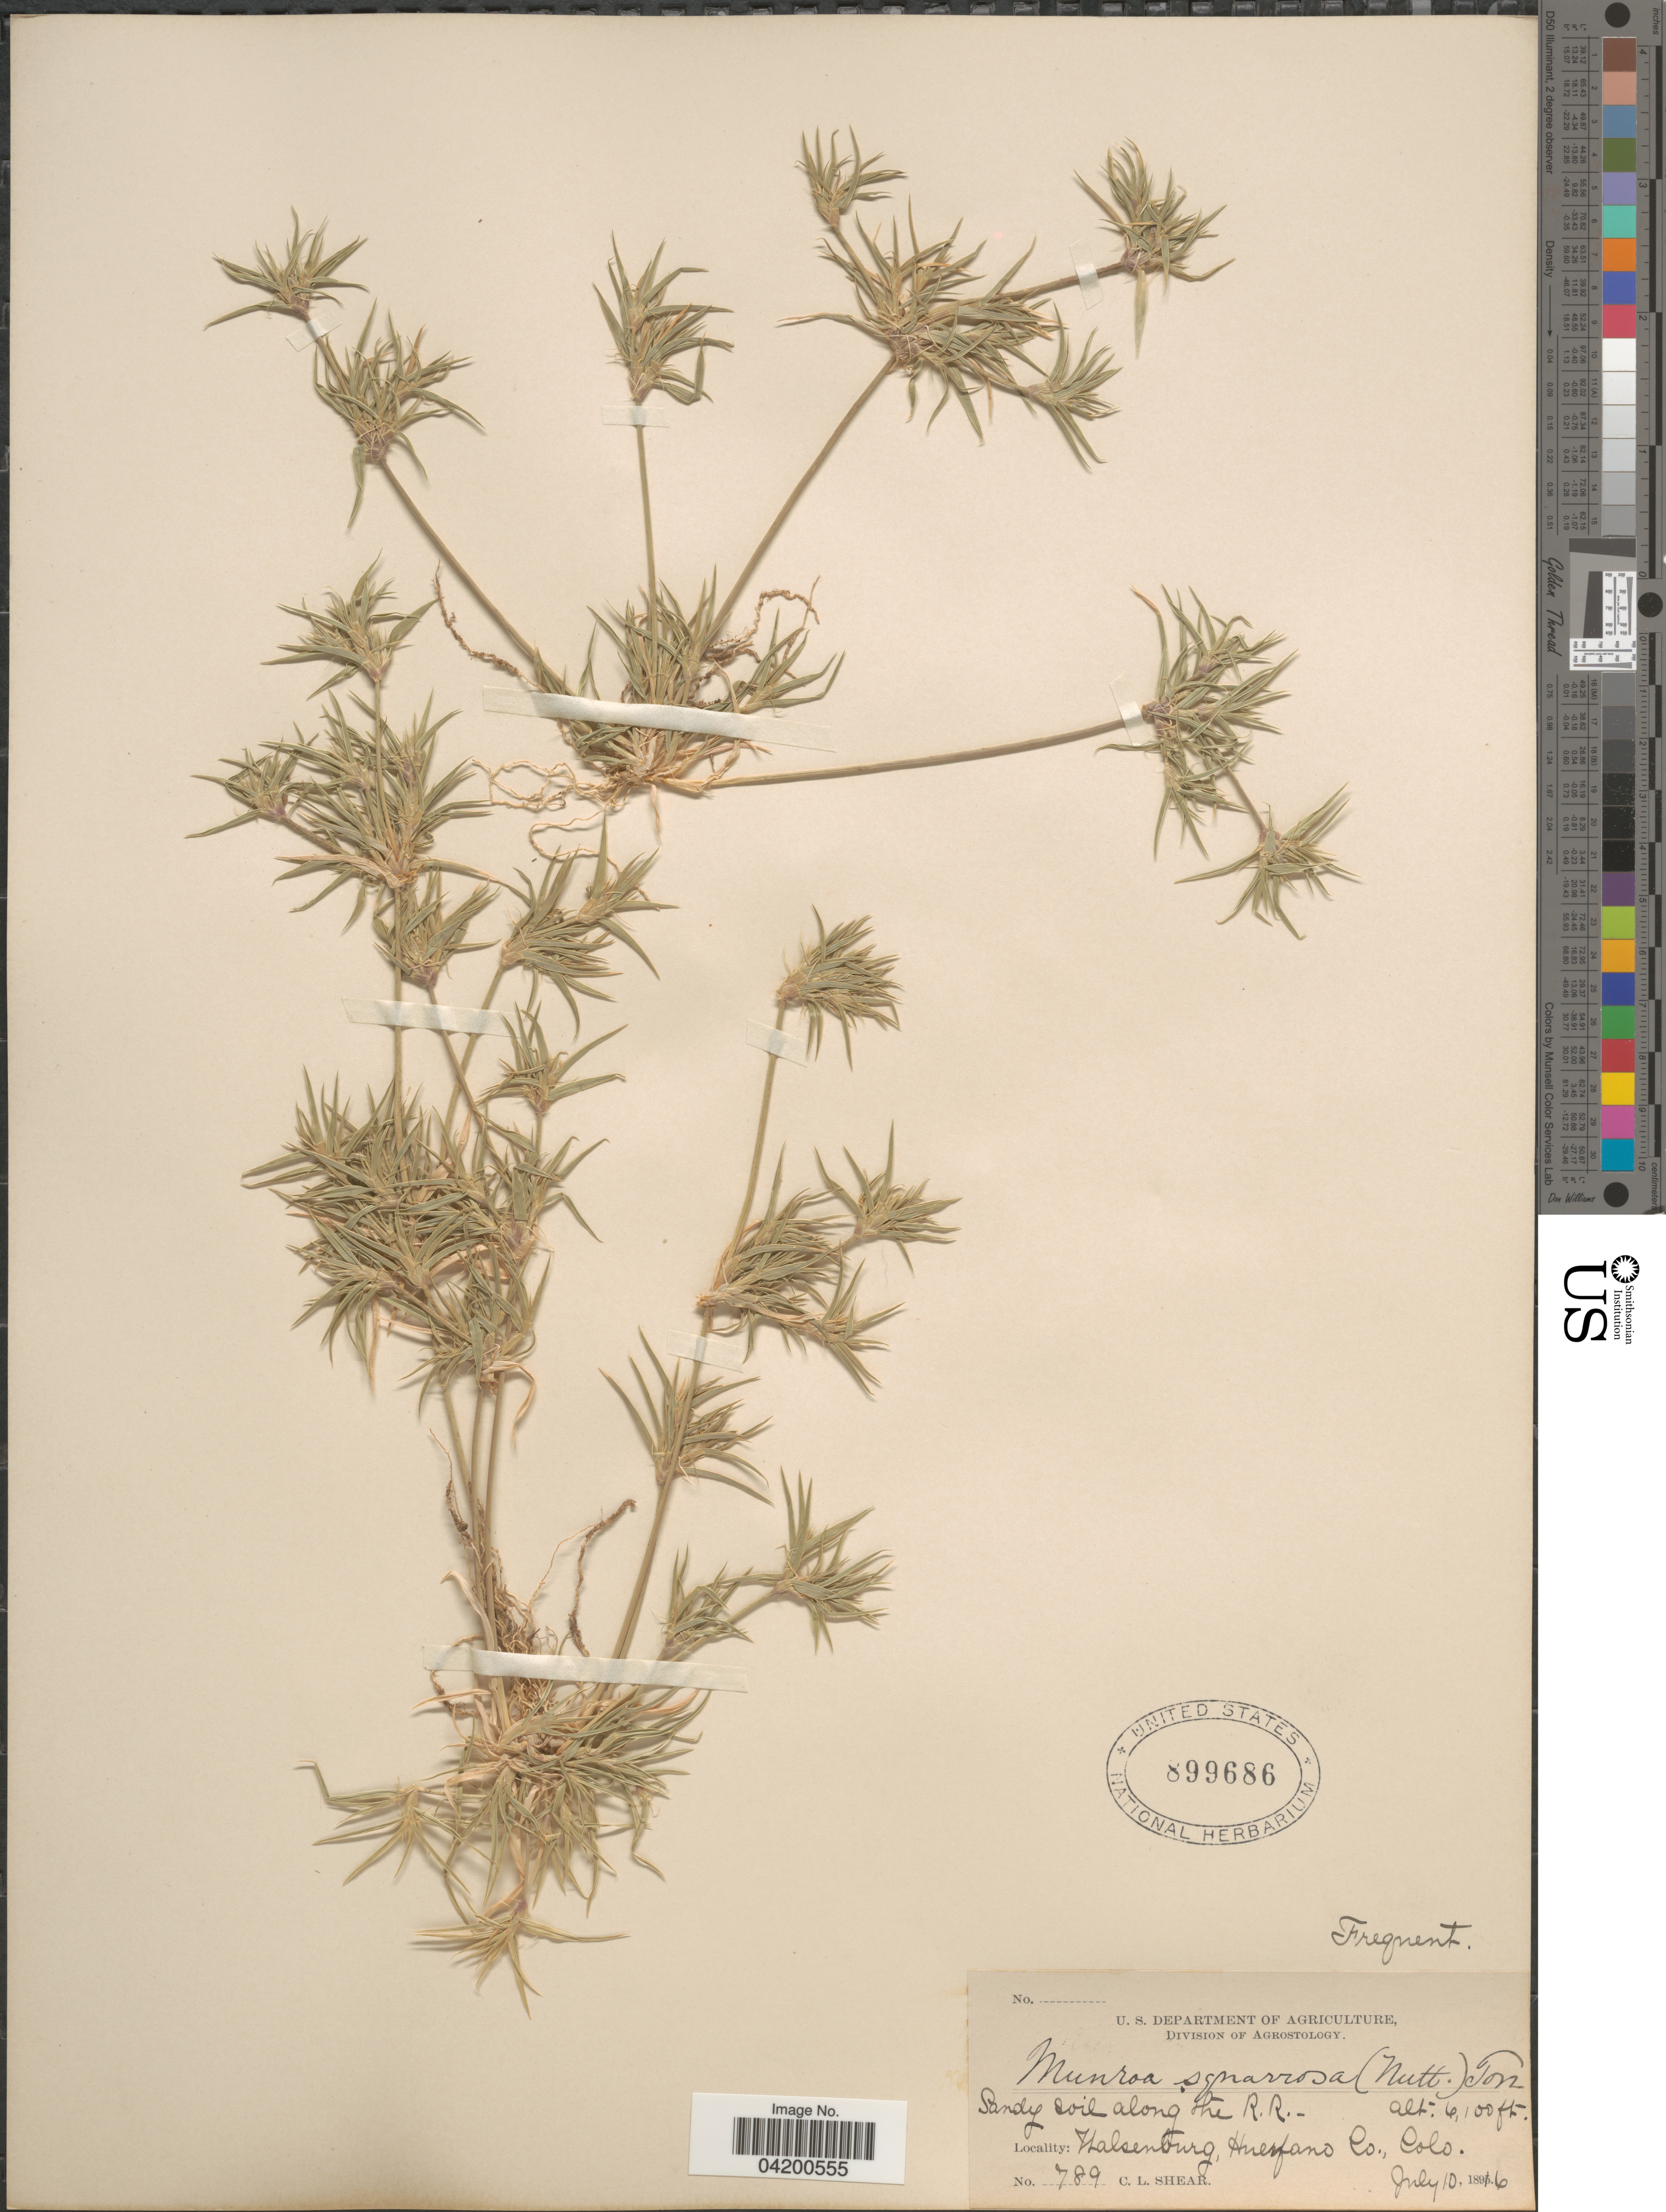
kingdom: Plantae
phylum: Tracheophyta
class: Liliopsida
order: Poales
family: Poaceae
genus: Munroa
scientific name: Munroa squarrosa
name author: (Nutt.) Torr.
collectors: C. L. Shear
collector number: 789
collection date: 1896-07-10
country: United States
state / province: Colorado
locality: Sandy soil along the R.R. Walsenburg, Huerfano Co.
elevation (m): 1859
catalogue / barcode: US 899686